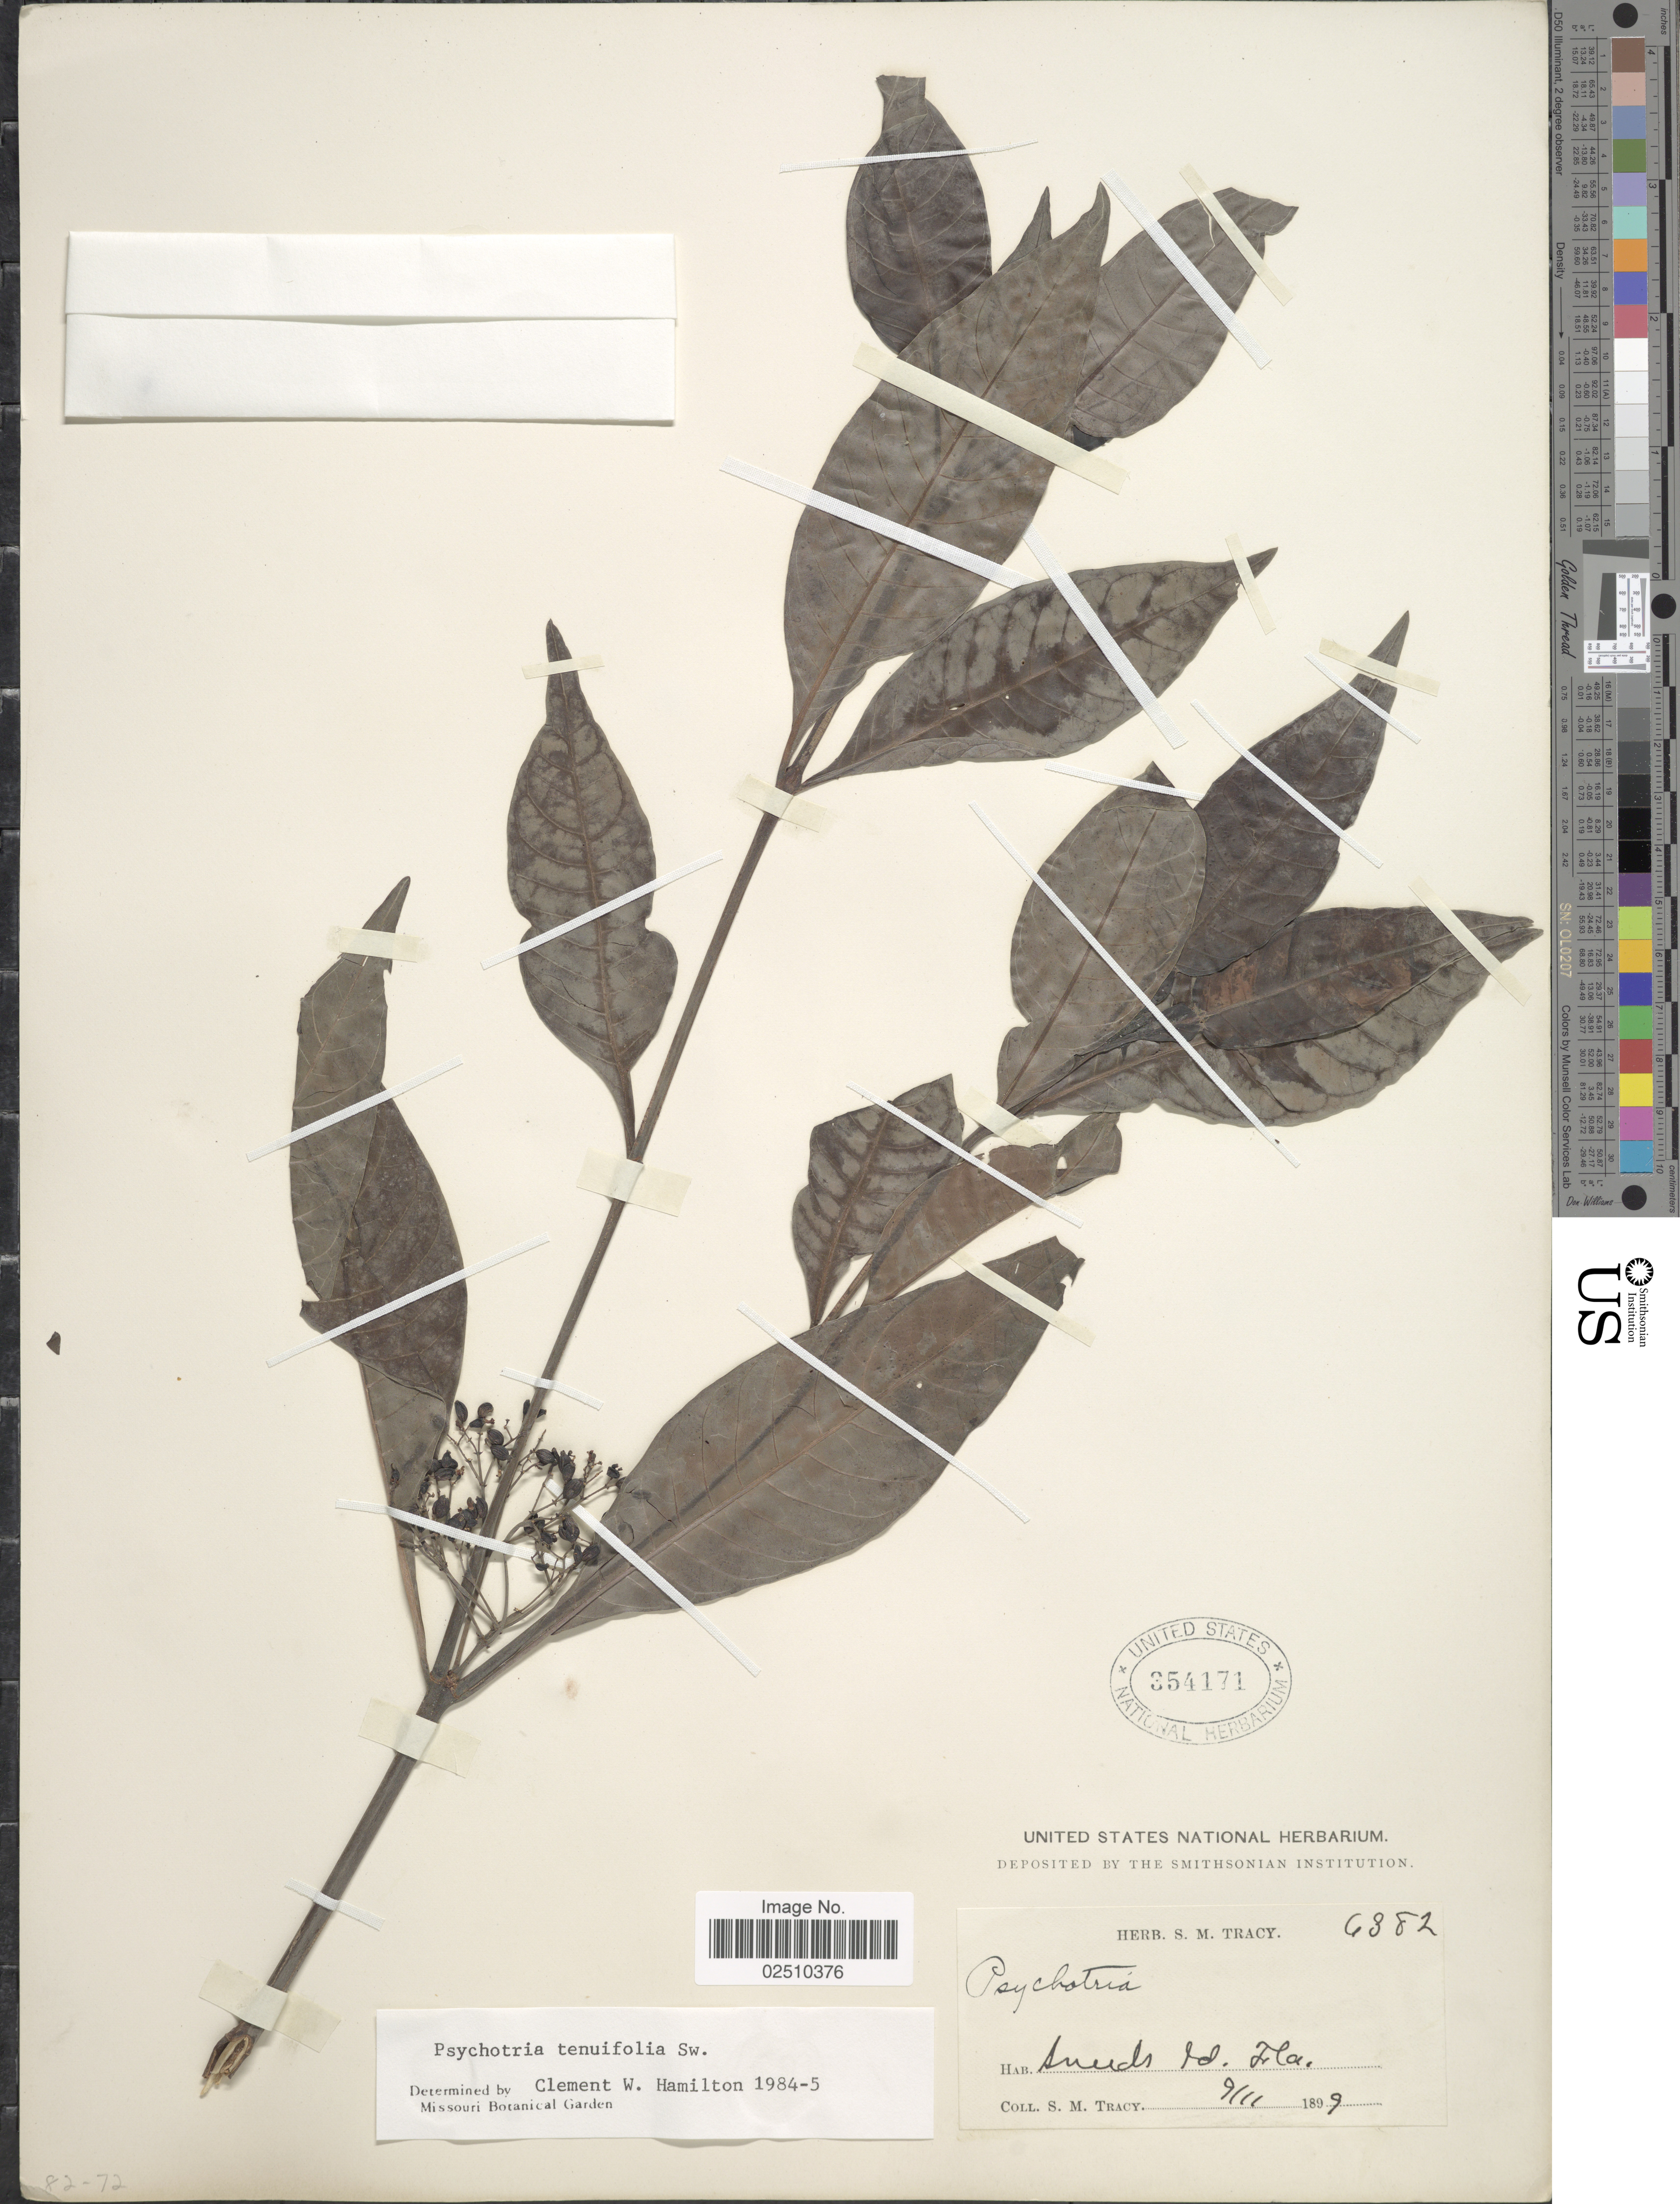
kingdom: Plantae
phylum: Tracheophyta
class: Magnoliopsida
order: Gentianales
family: Rubiaceae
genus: Psychotria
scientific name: Psychotria tenuifolia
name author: Sw.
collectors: S. M. Tracy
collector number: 6382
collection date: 1899-09-11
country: United States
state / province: Florida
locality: Sneeds Id.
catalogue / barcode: US 354171